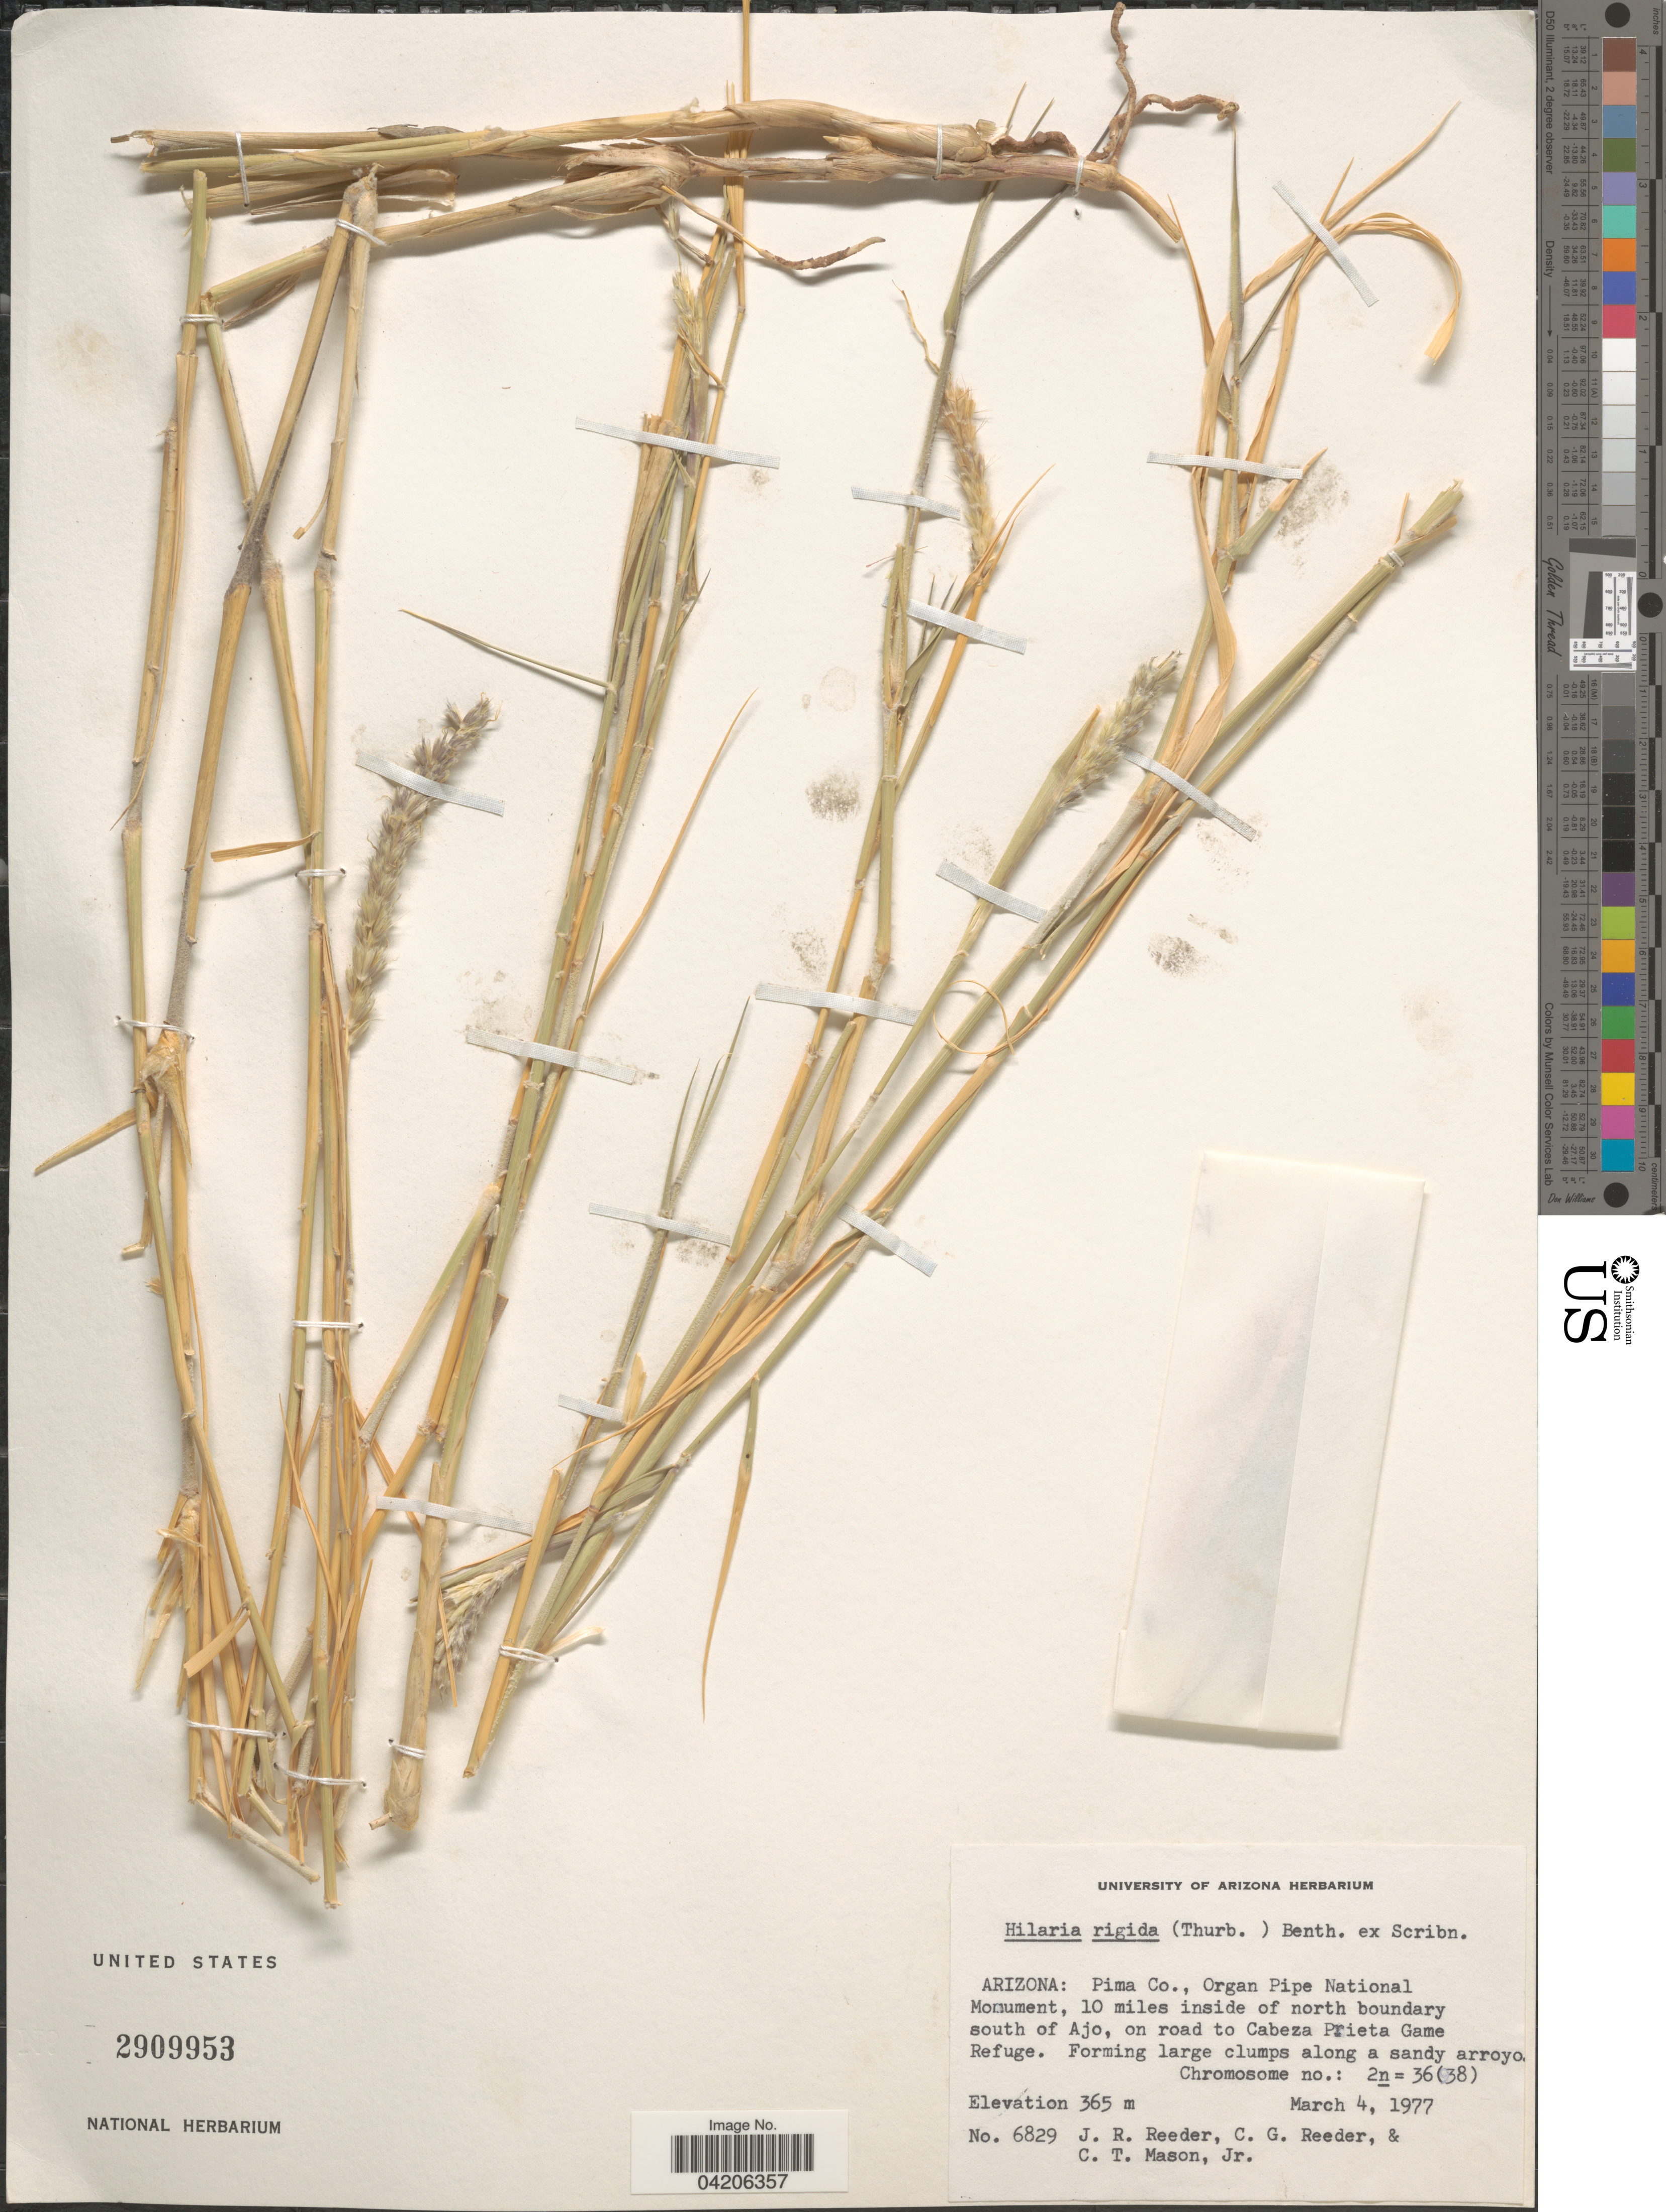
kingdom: Plantae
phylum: Tracheophyta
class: Liliopsida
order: Poales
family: Poaceae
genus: Hilaria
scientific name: Hilaria rigida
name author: (Thurb.) Benth. ex Scribn.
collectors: J. R. Reeder, C. G. Reeder & C. T. Mason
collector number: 6829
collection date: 1977-03-04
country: United States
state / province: Arizona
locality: Pima Co., Organ Pipe National Monument, 10 miles inside of north boundary south of Ajo, on road to Cabeza Prieta Game Refuge.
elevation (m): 365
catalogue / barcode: US 2909953